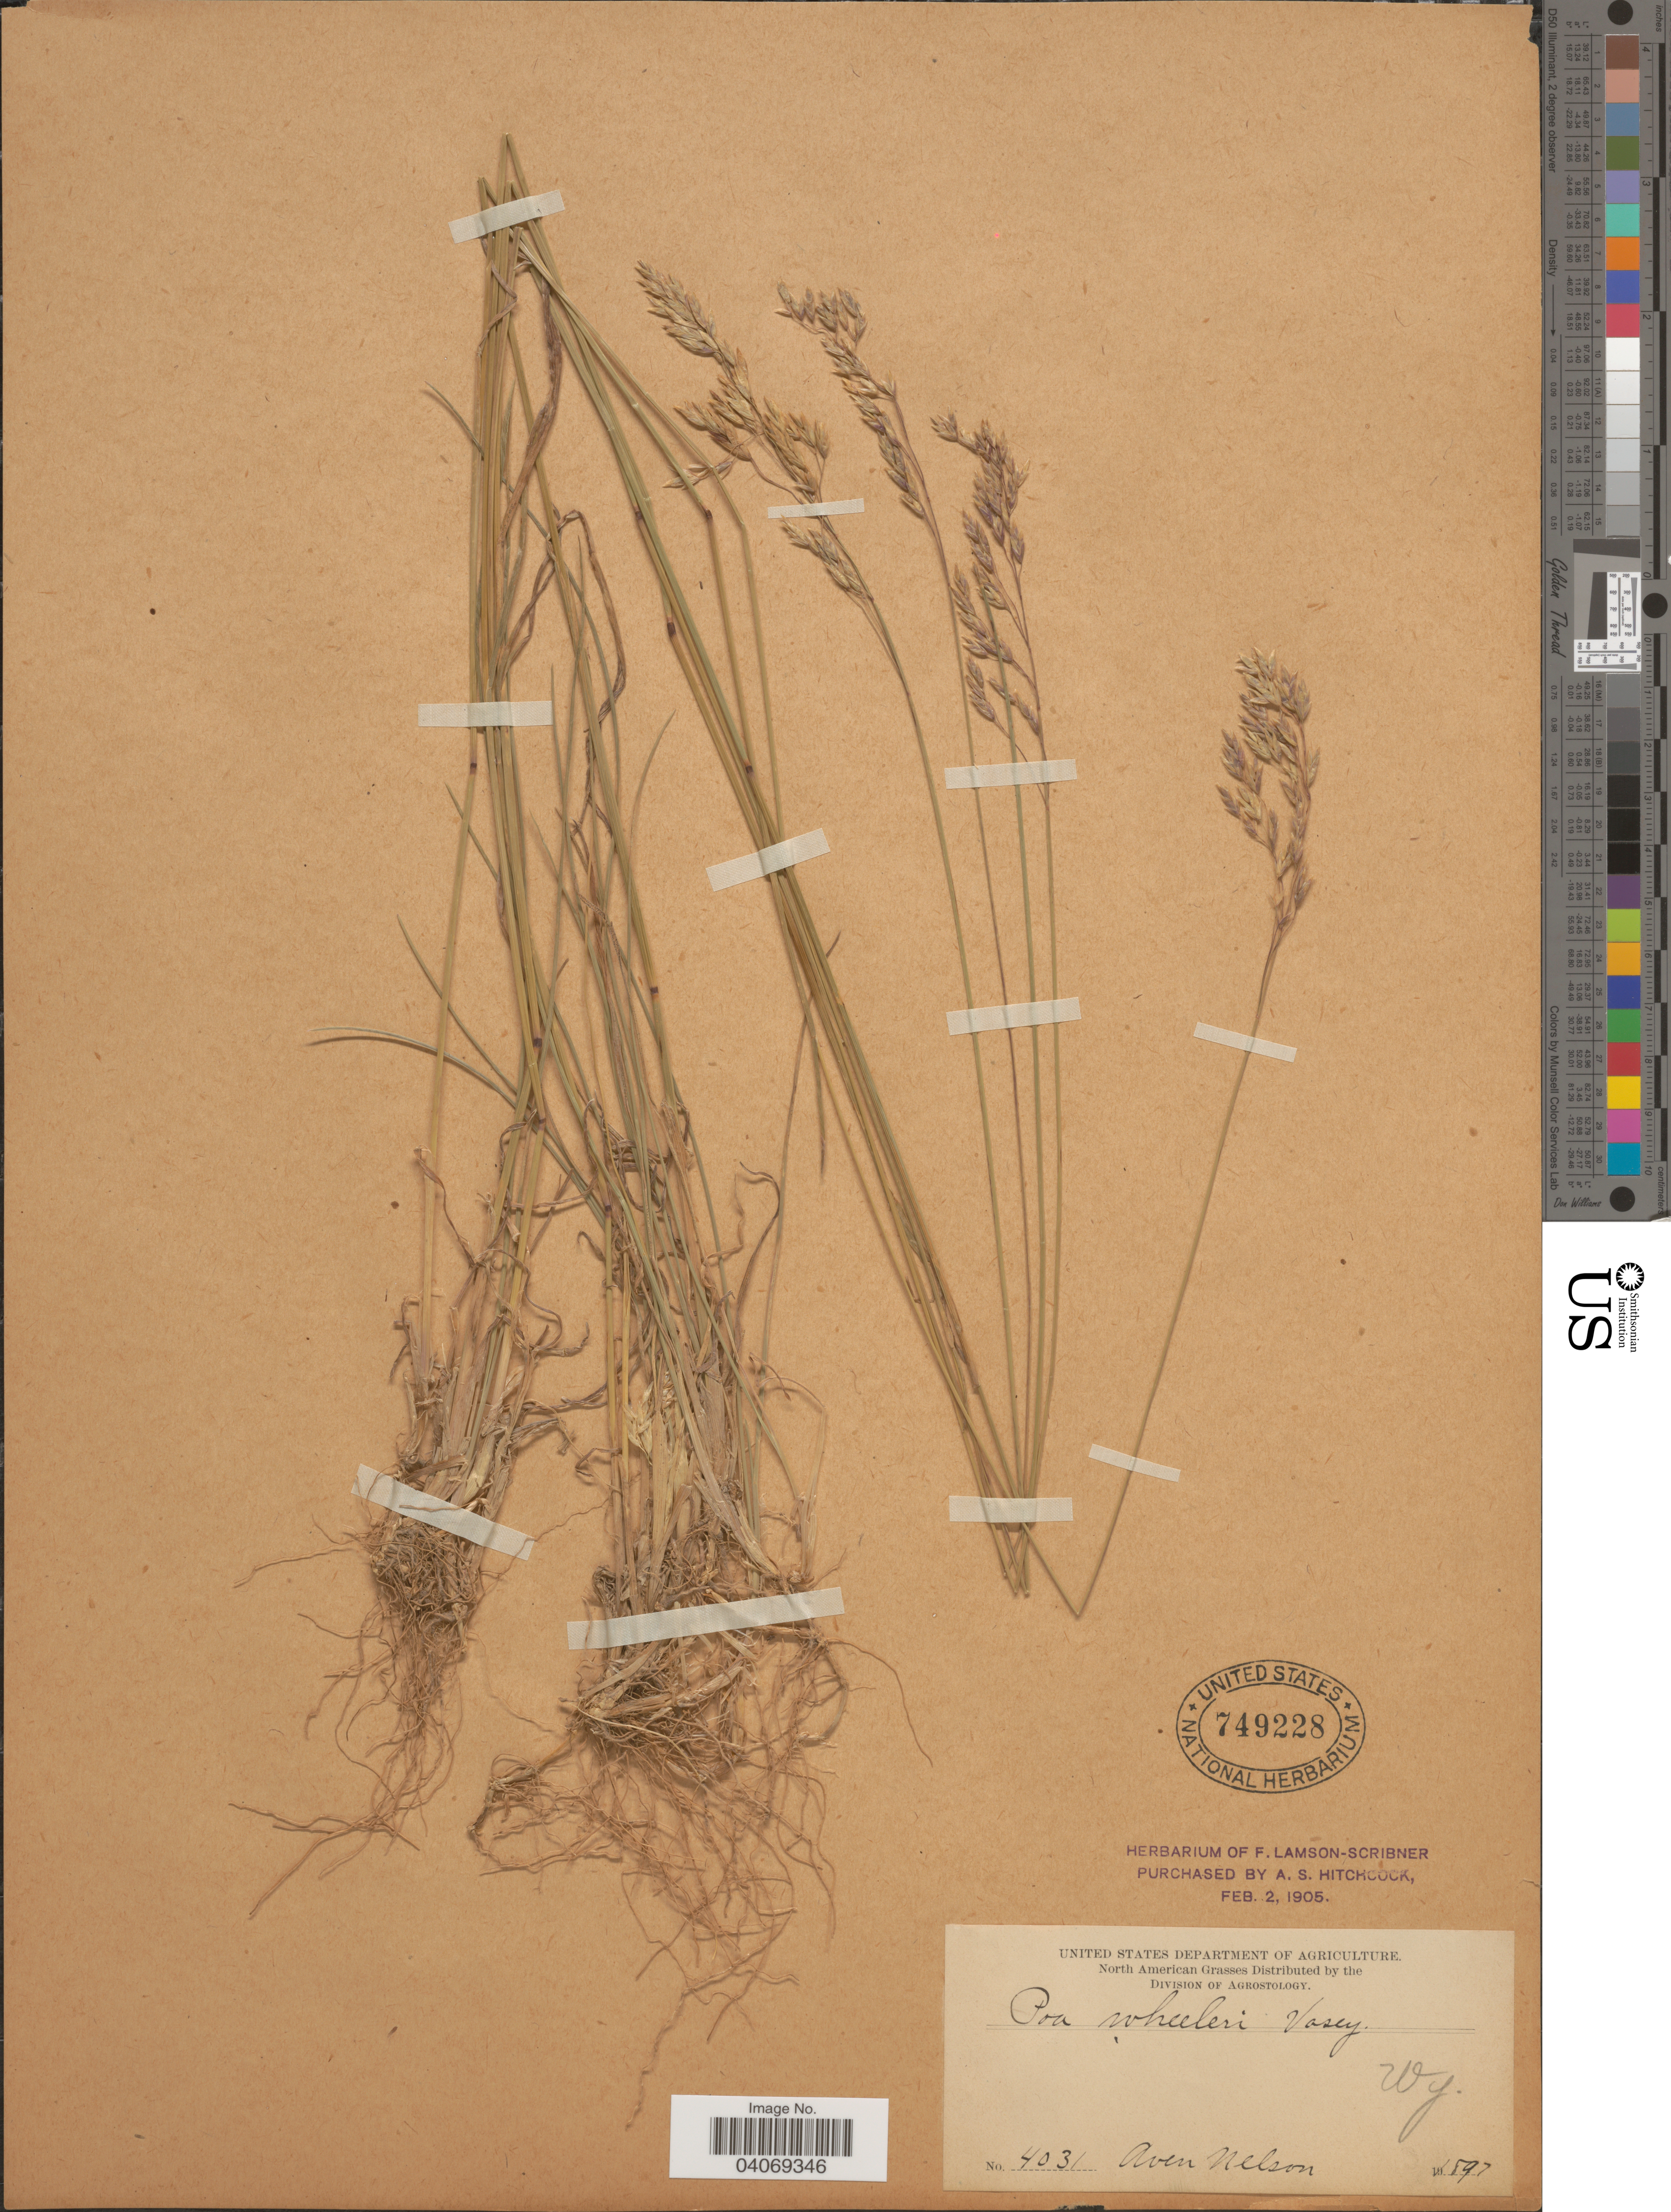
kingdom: Plantae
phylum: Tracheophyta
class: Liliopsida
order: Poales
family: Poaceae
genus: Poa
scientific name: Poa wheeleri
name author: Vasey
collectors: A. Nelson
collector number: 4031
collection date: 1897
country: United States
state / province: Wyoming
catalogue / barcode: US 749228